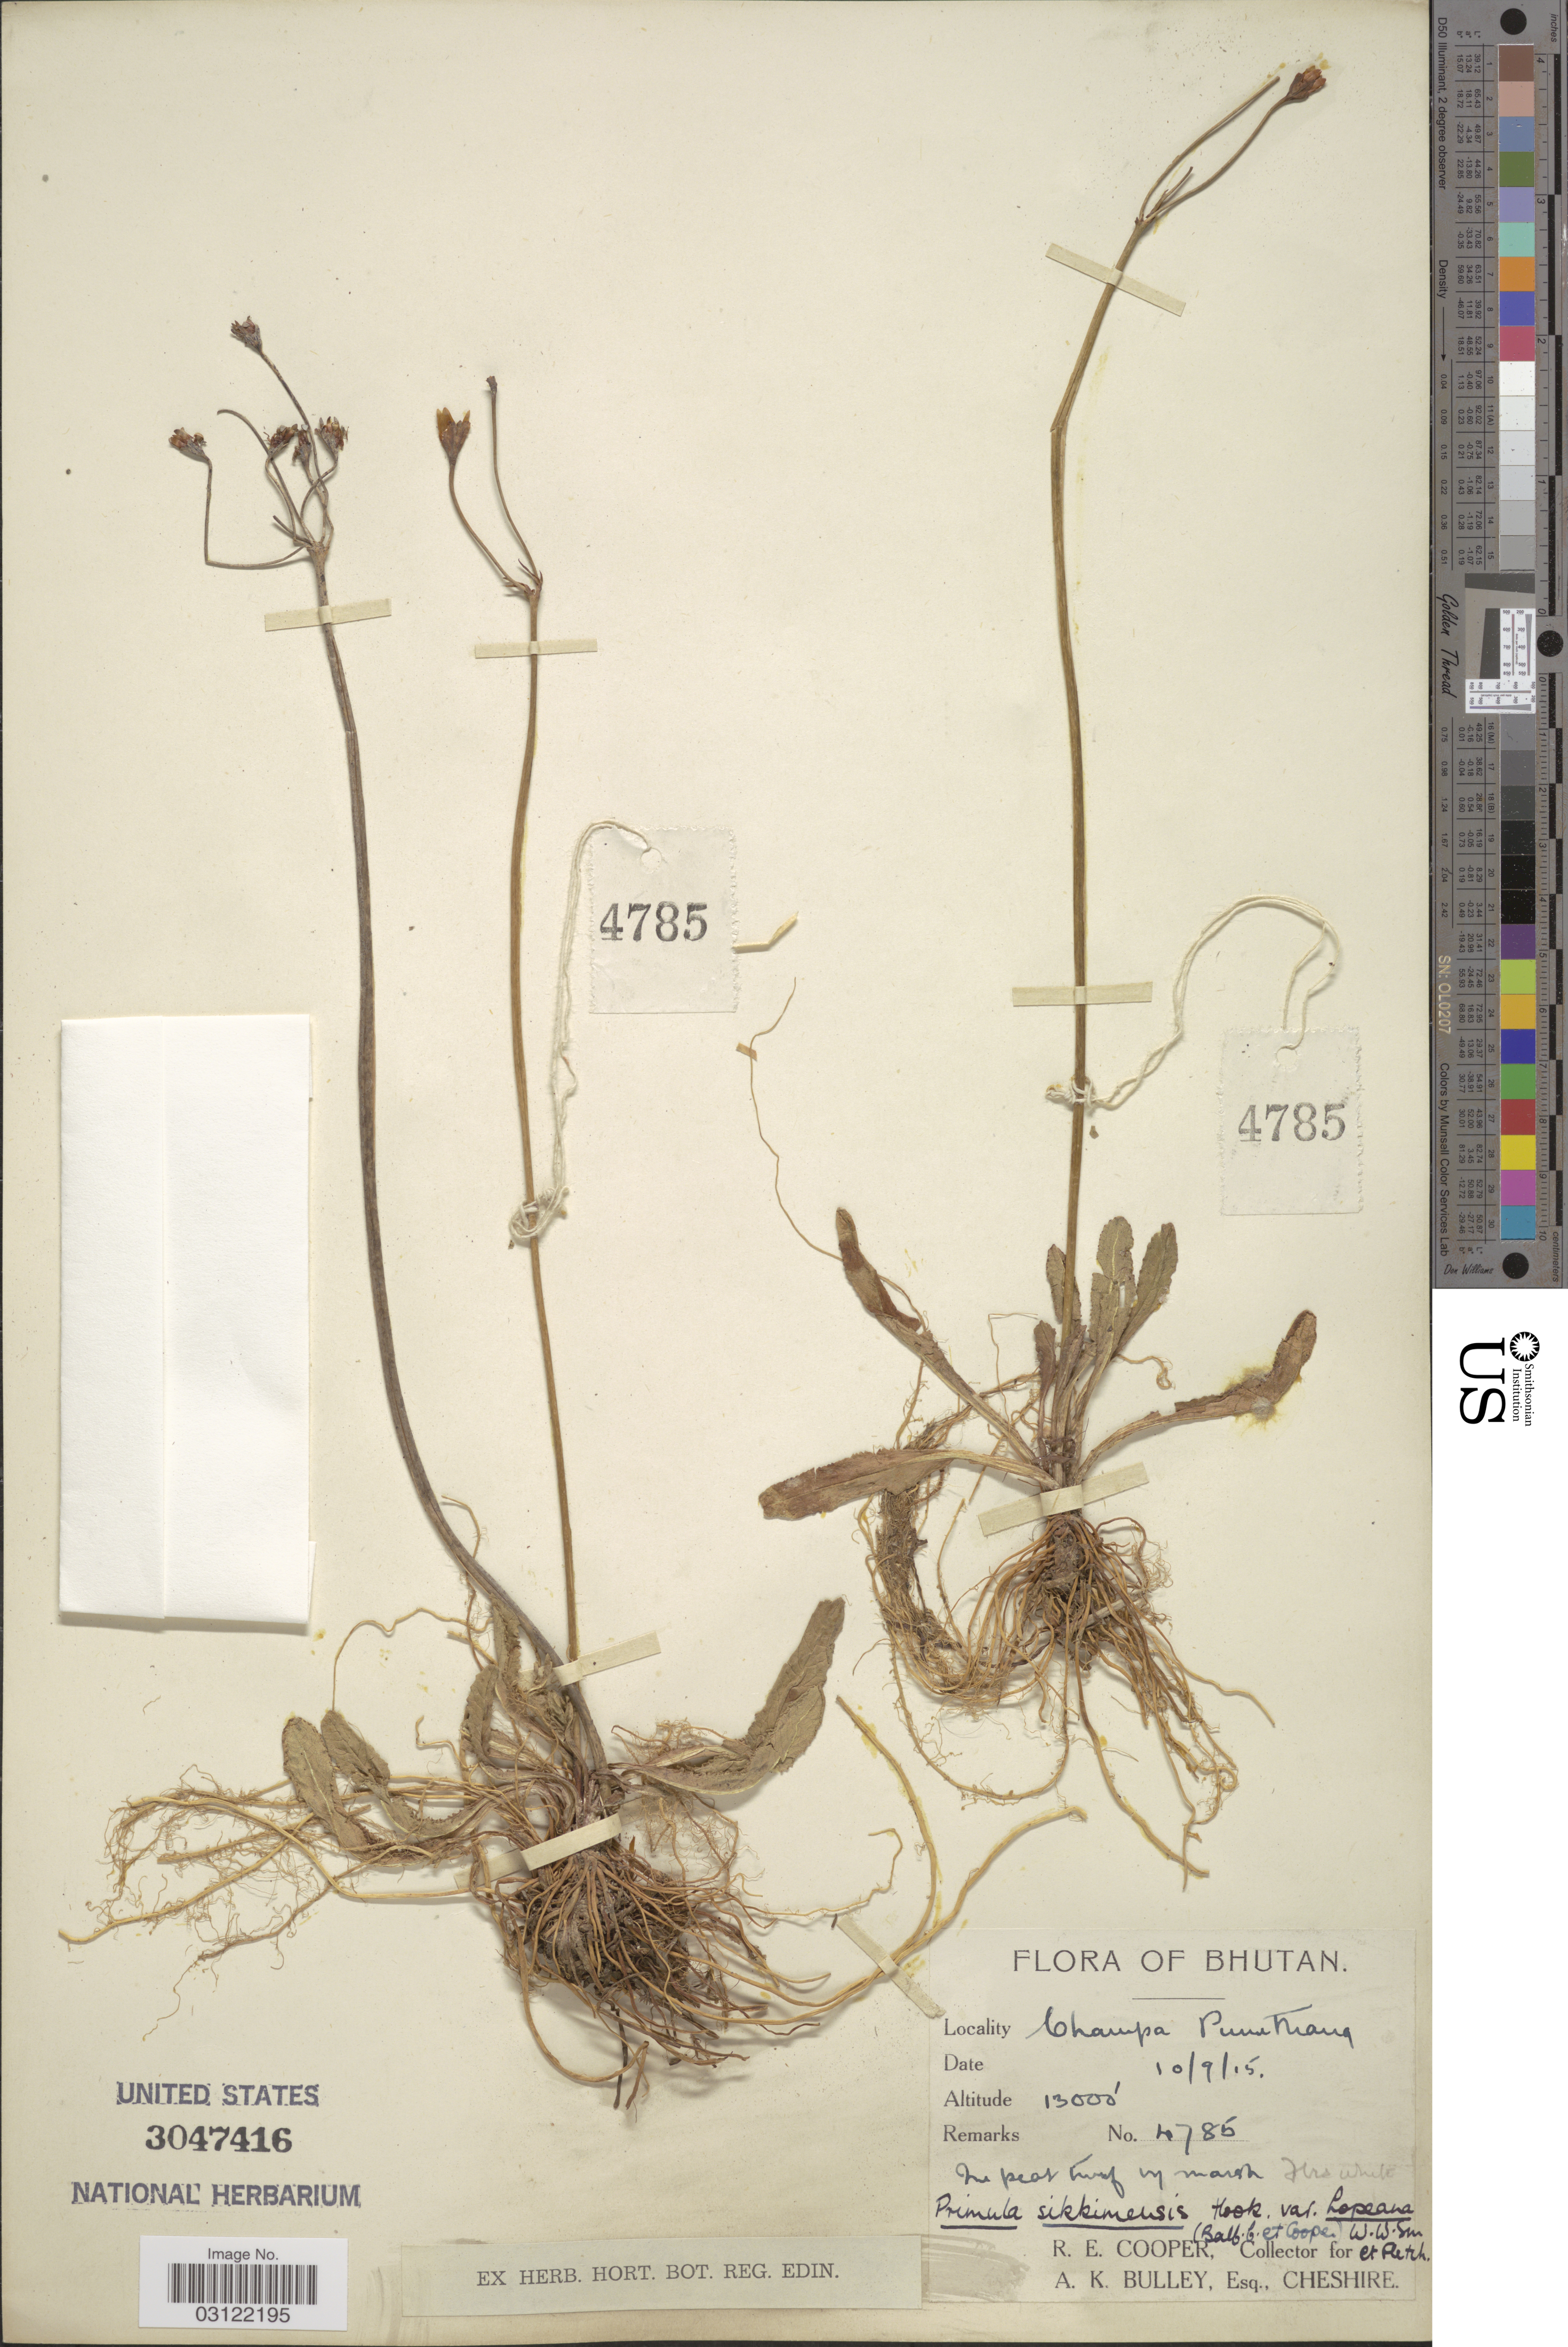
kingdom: Plantae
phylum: Tracheophyta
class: Magnoliopsida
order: Ericales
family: Primulaceae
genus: Primula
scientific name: Primula sikkimensis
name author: Hook.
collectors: R. E. Cooper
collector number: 4785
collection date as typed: Transcribed d/m/y: 10/9/15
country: Bhutan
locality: Champa Pumthang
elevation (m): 3962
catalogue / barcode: US 3047416